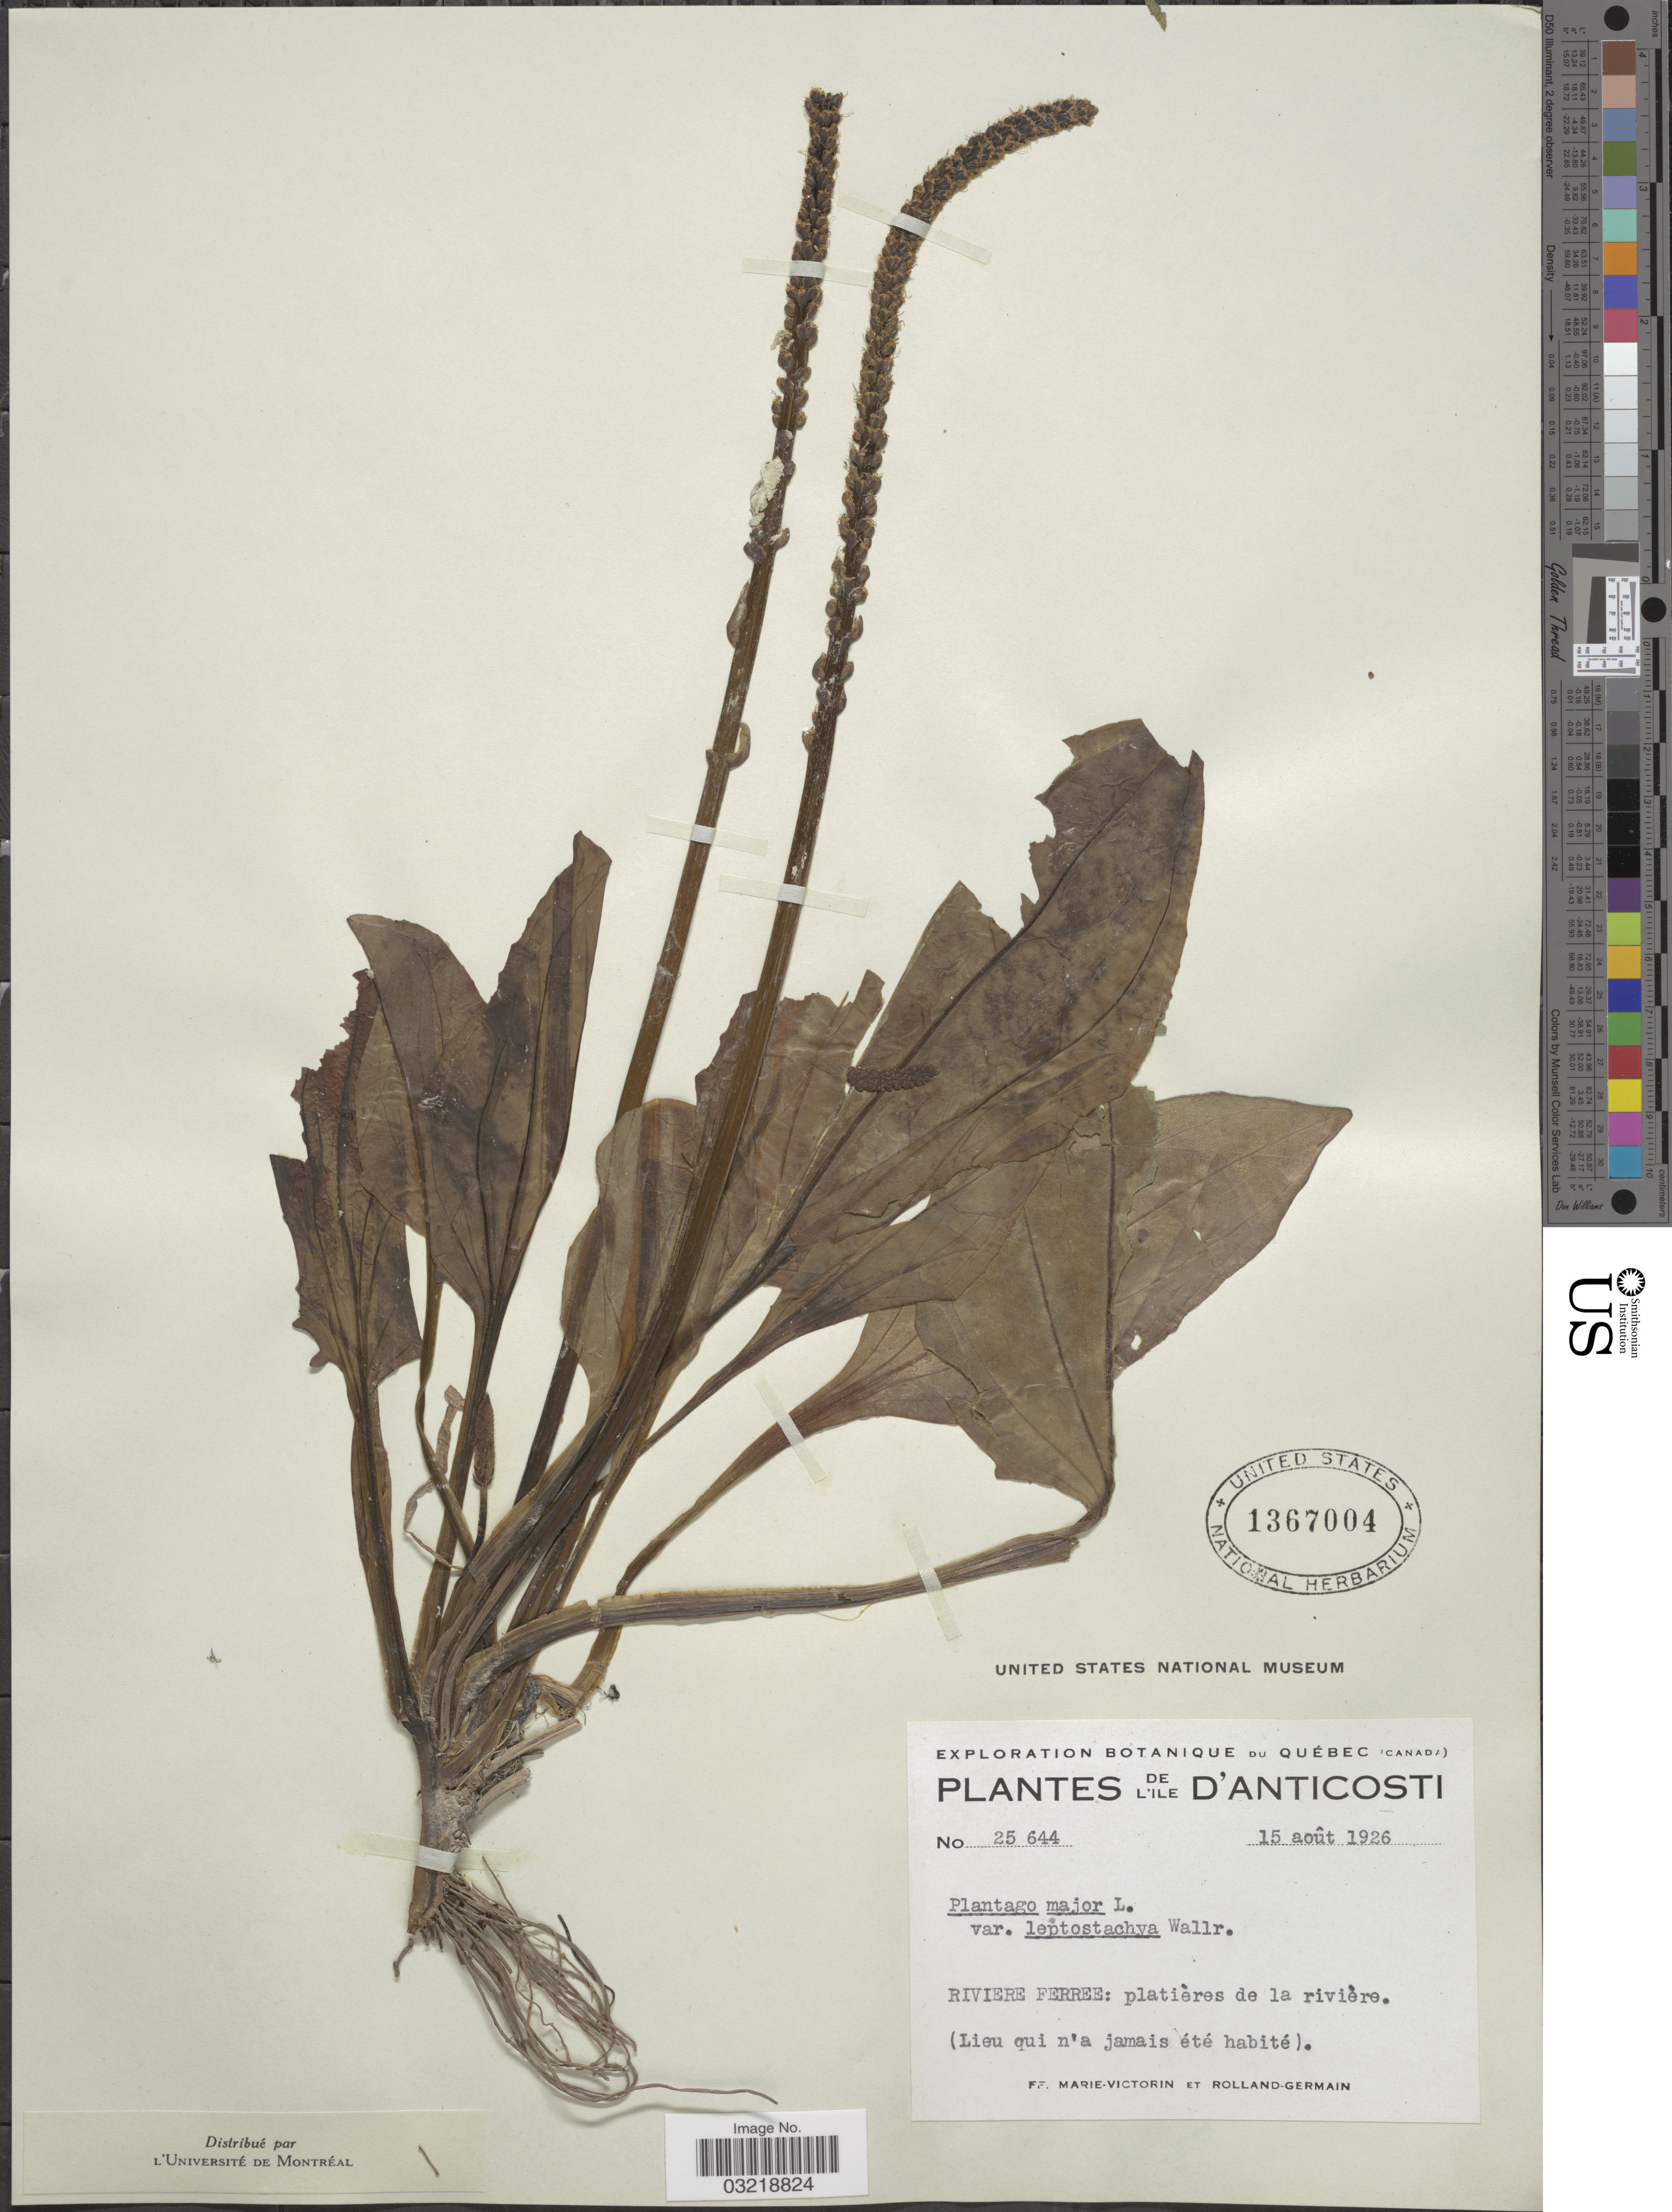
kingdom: Plantae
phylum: Tracheophyta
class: Magnoliopsida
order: Lamiales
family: Plantaginaceae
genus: Plantago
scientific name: Plantago major var. leptostachya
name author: Wallr.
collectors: F. Marie-Victorin & Rolland-Germain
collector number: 25644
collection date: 1926-08-15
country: Canada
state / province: Quebec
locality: Ile d'Anticosti. Riviere Ferree: platières de la rivière.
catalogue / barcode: US 1367004